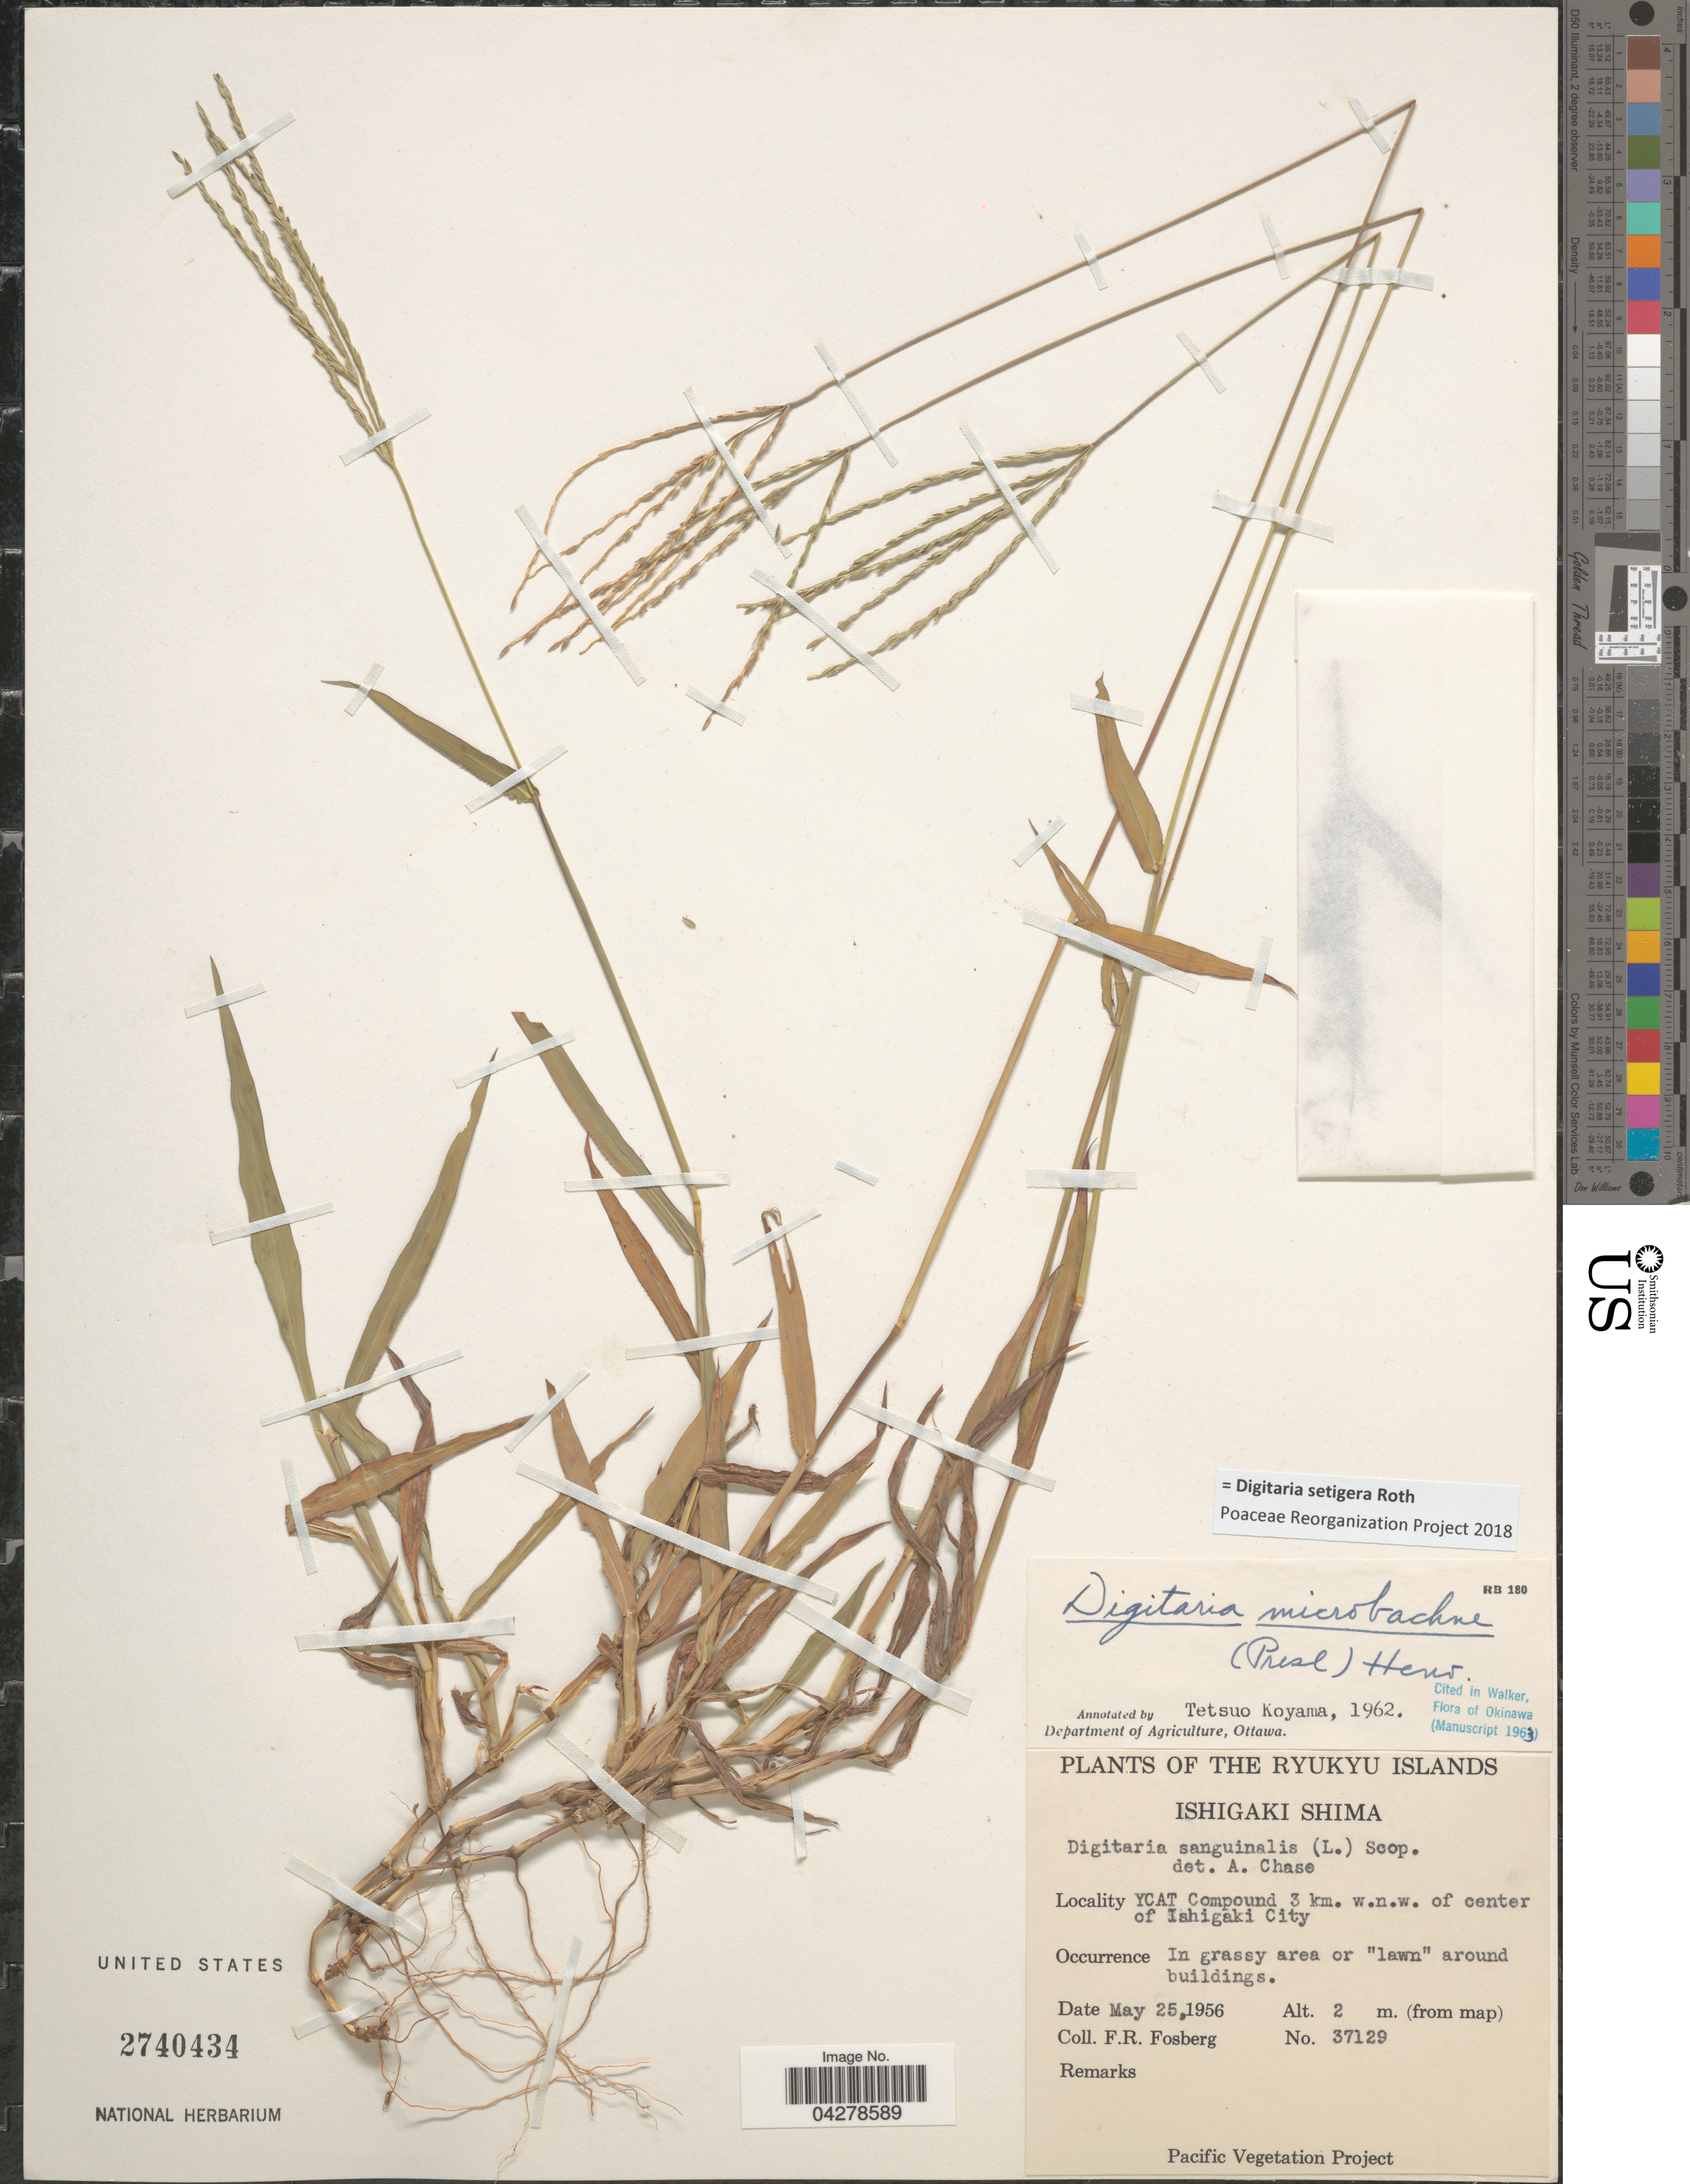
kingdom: Plantae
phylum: Tracheophyta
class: Liliopsida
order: Poales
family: Poaceae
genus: Digitaria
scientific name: Digitaria setigera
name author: Roth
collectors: F. R. Fosberg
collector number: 37129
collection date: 1956-05-25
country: Japan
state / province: Okinawa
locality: The Ryukyu Islands. Ishigaki Shima. YCAT Compound 3 km. w.n.w. of center of Ishigaki City. In grassy area or "lawn" around buildings.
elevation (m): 2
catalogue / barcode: US 2740434